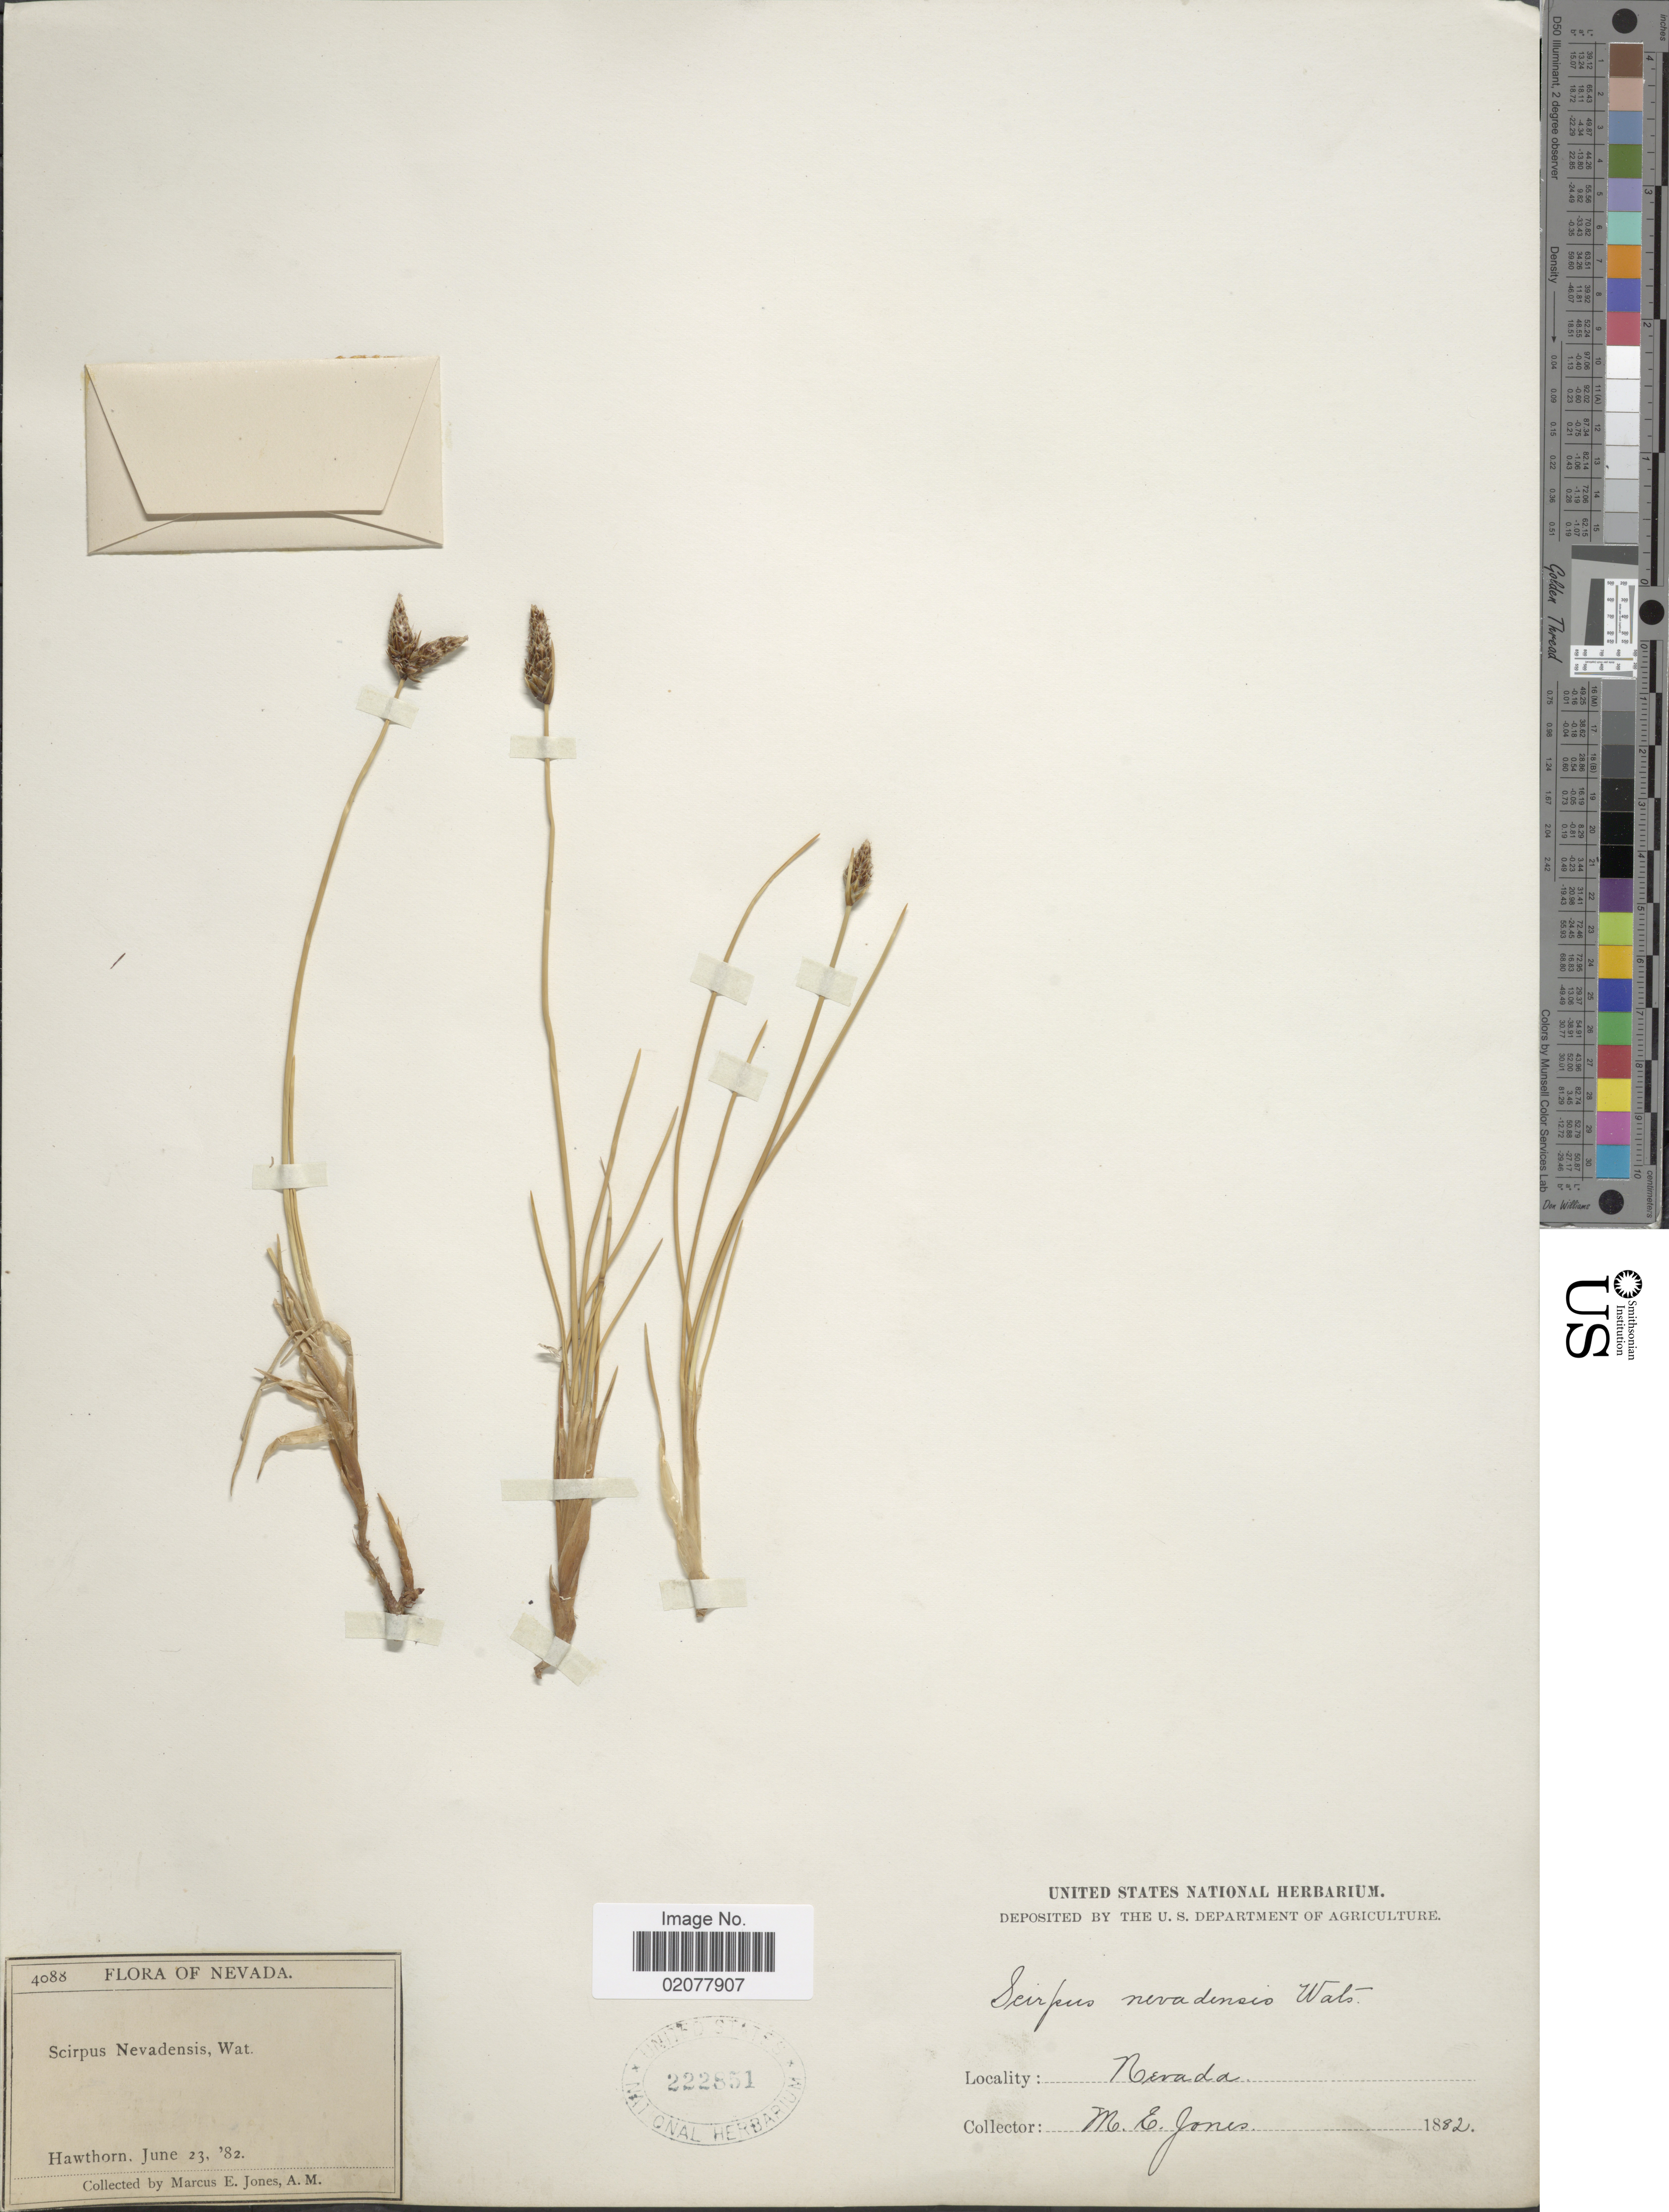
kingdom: Plantae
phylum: Tracheophyta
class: Liliopsida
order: Poales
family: Cyperaceae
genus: Amphiscirpus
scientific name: Amphiscirpus nevadensis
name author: (S. Watson) Oteng-Yeb.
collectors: M. E. Jones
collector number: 4088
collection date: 1882-06-23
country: United States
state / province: Nevada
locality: Hawthorn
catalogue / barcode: US 222851